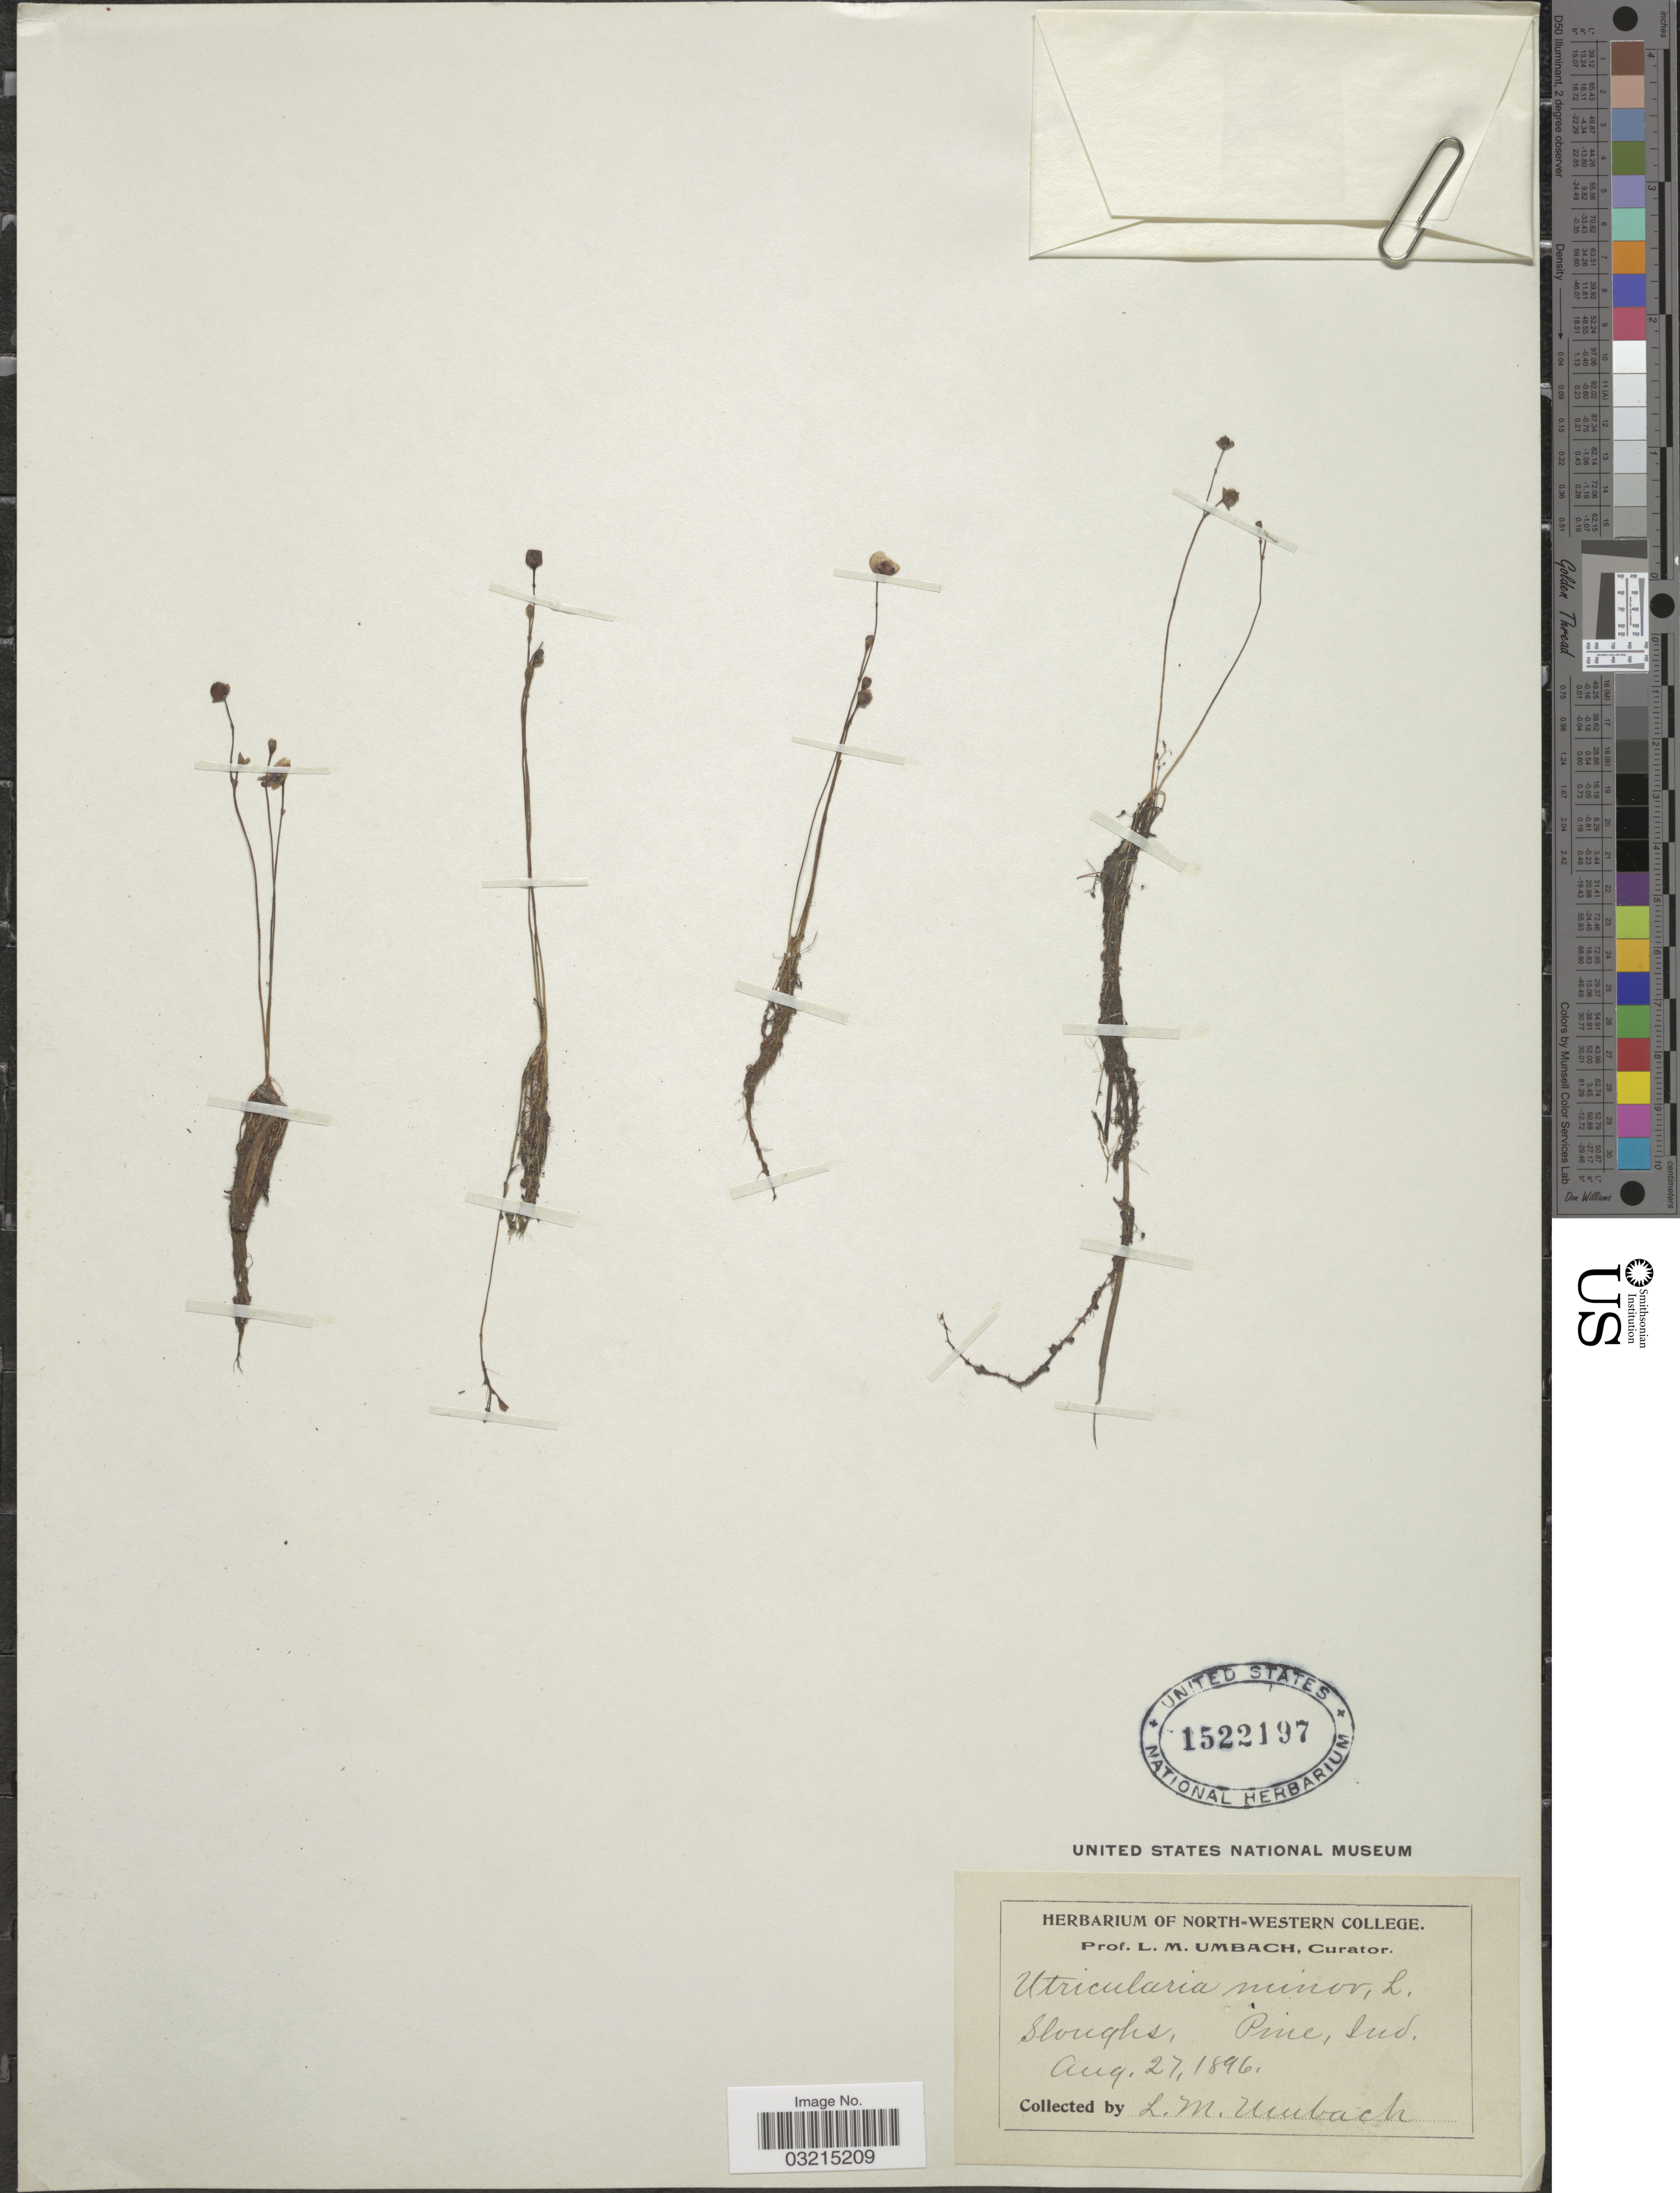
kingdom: Plantae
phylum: Tracheophyta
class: Magnoliopsida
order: Lamiales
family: Lentibulariaceae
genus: Utricularia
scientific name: Utricularia gibba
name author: L.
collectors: L. M. Umbach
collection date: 1896-08-27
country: United States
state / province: Indiana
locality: Sloughs, Pine.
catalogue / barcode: US 1522197